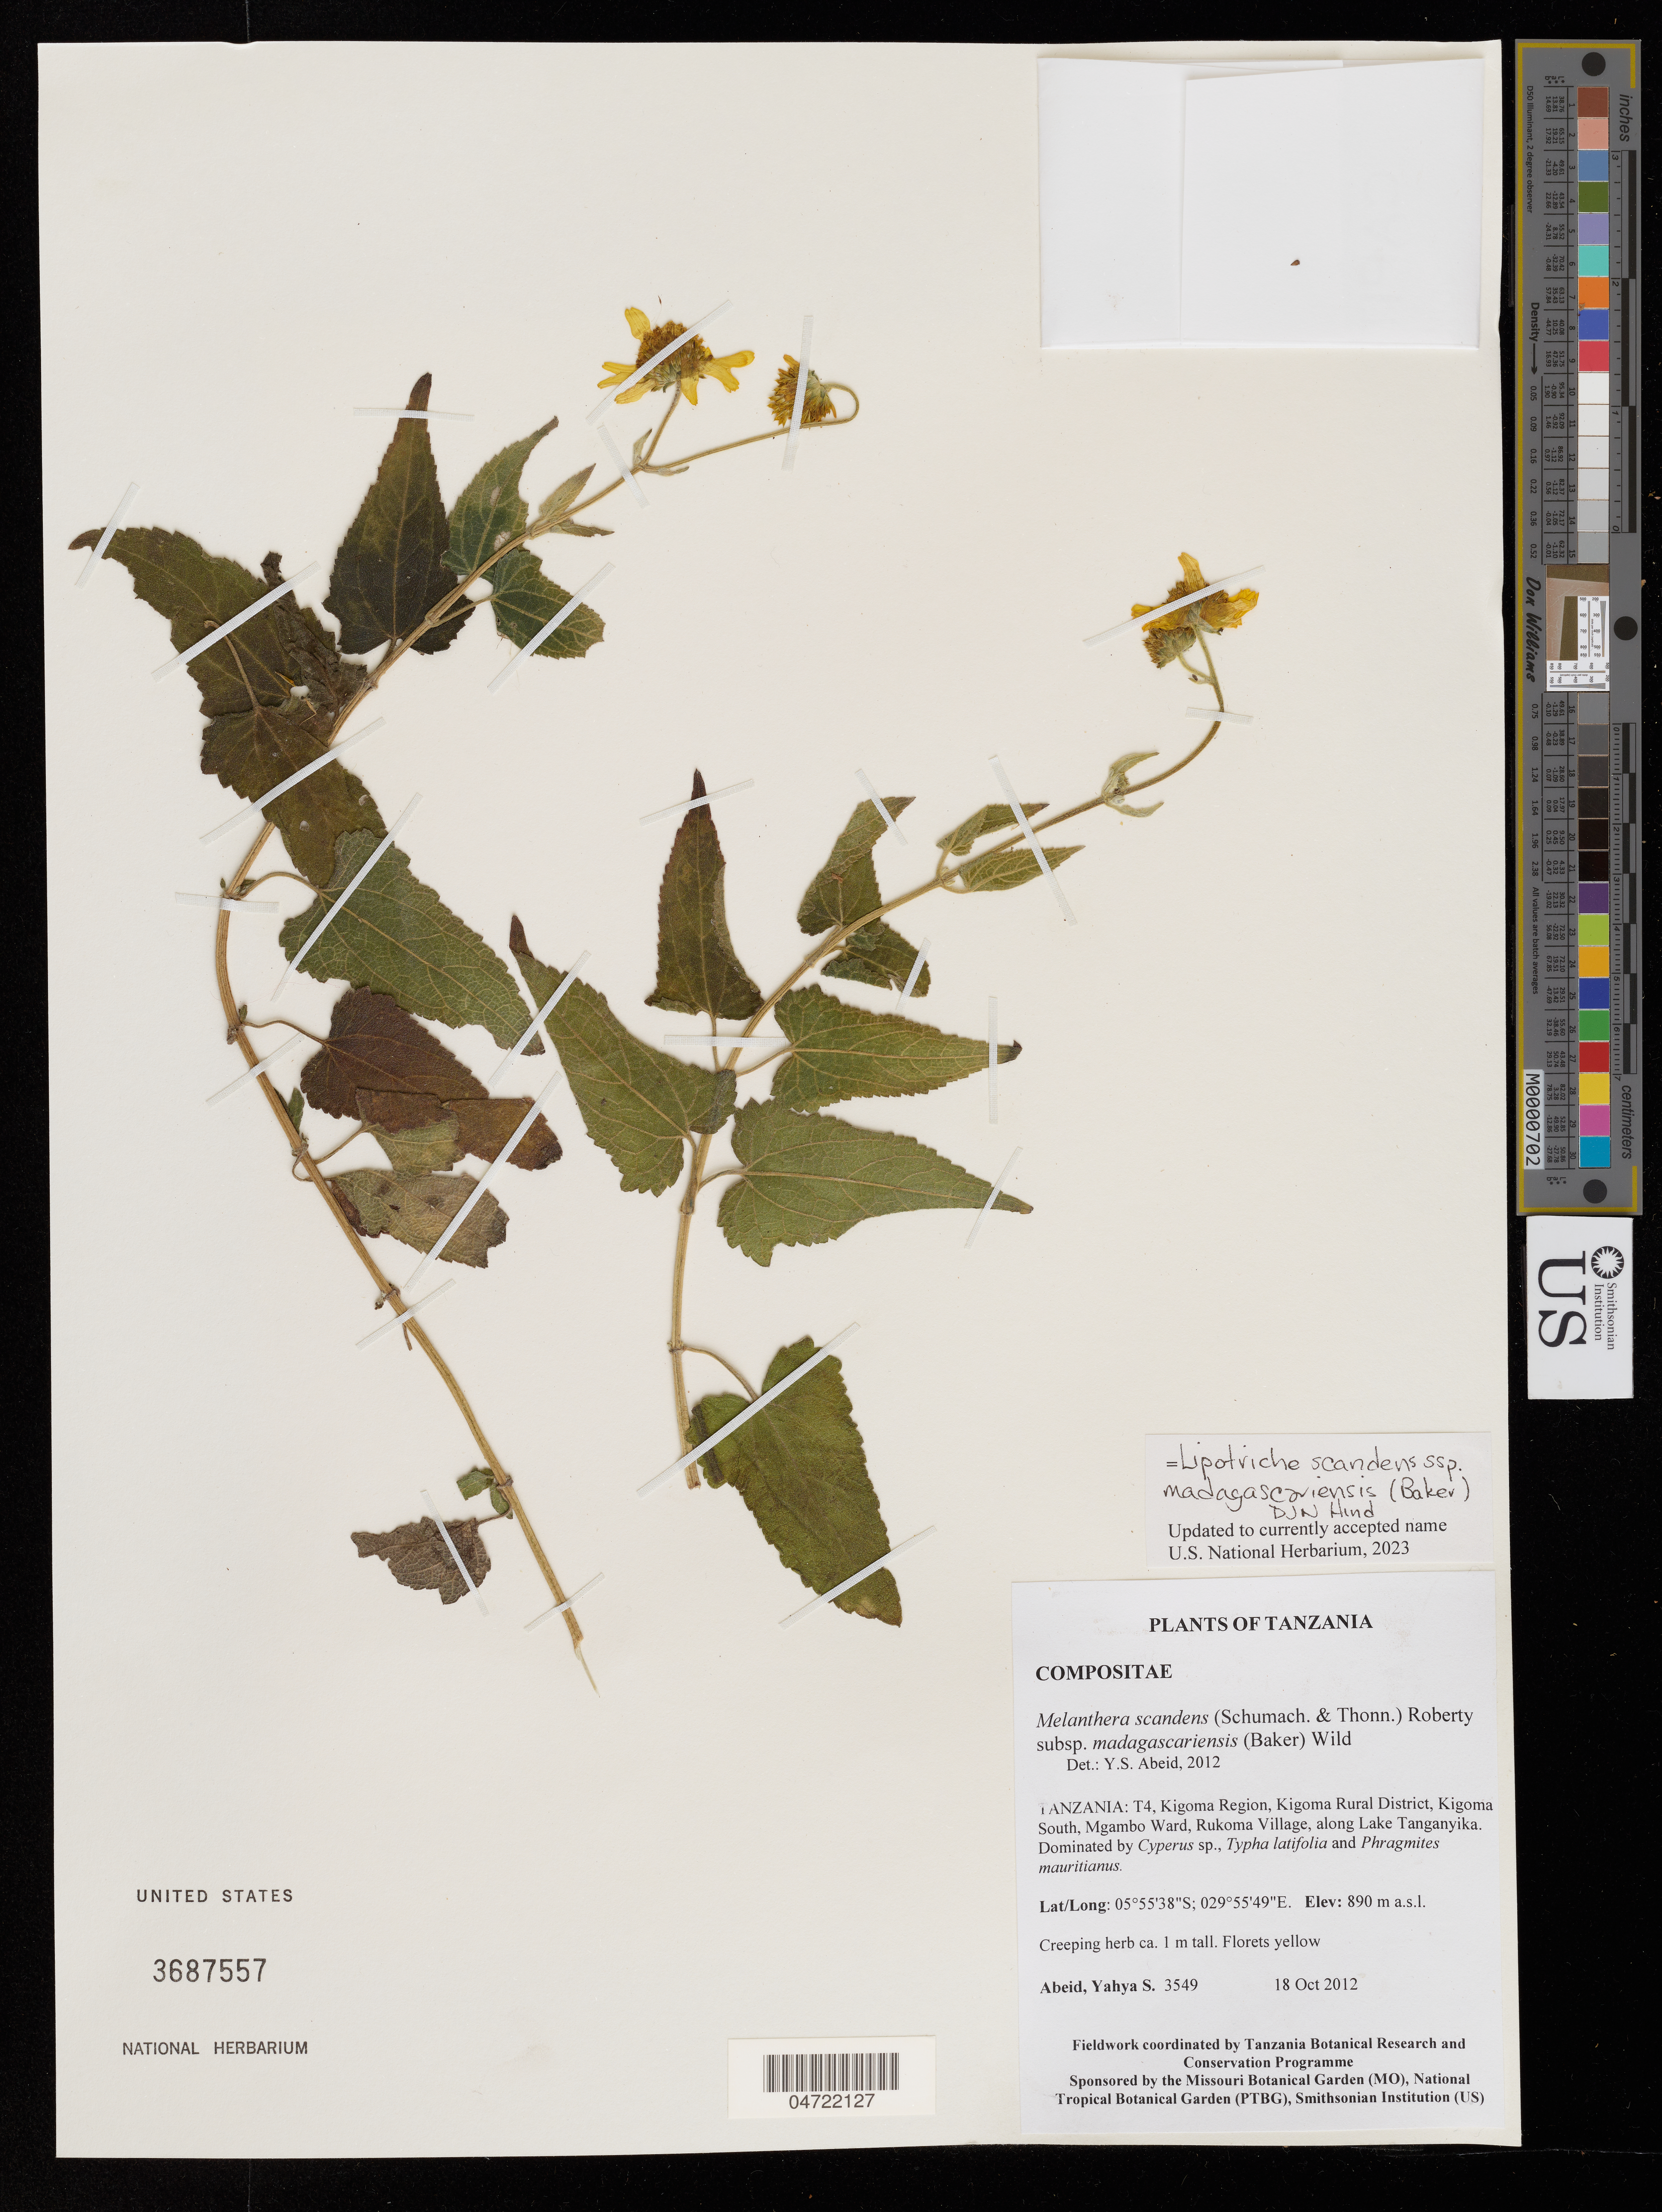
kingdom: Plantae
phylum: Tracheophyta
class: Magnoliopsida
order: Asterales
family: Asteraceae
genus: Lipotriche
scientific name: Lipotriche scandens subsp. madagascariensis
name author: (Baker) D.J.N. Hind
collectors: Y. Abeid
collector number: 3549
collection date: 2012-10-18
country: Tanzania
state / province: Kigoma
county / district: Kigoma Rural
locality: Kigoma South, Mgambo Ward, Rukoma Village, along Lake Tanganyika.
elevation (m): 890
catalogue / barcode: US 3687557